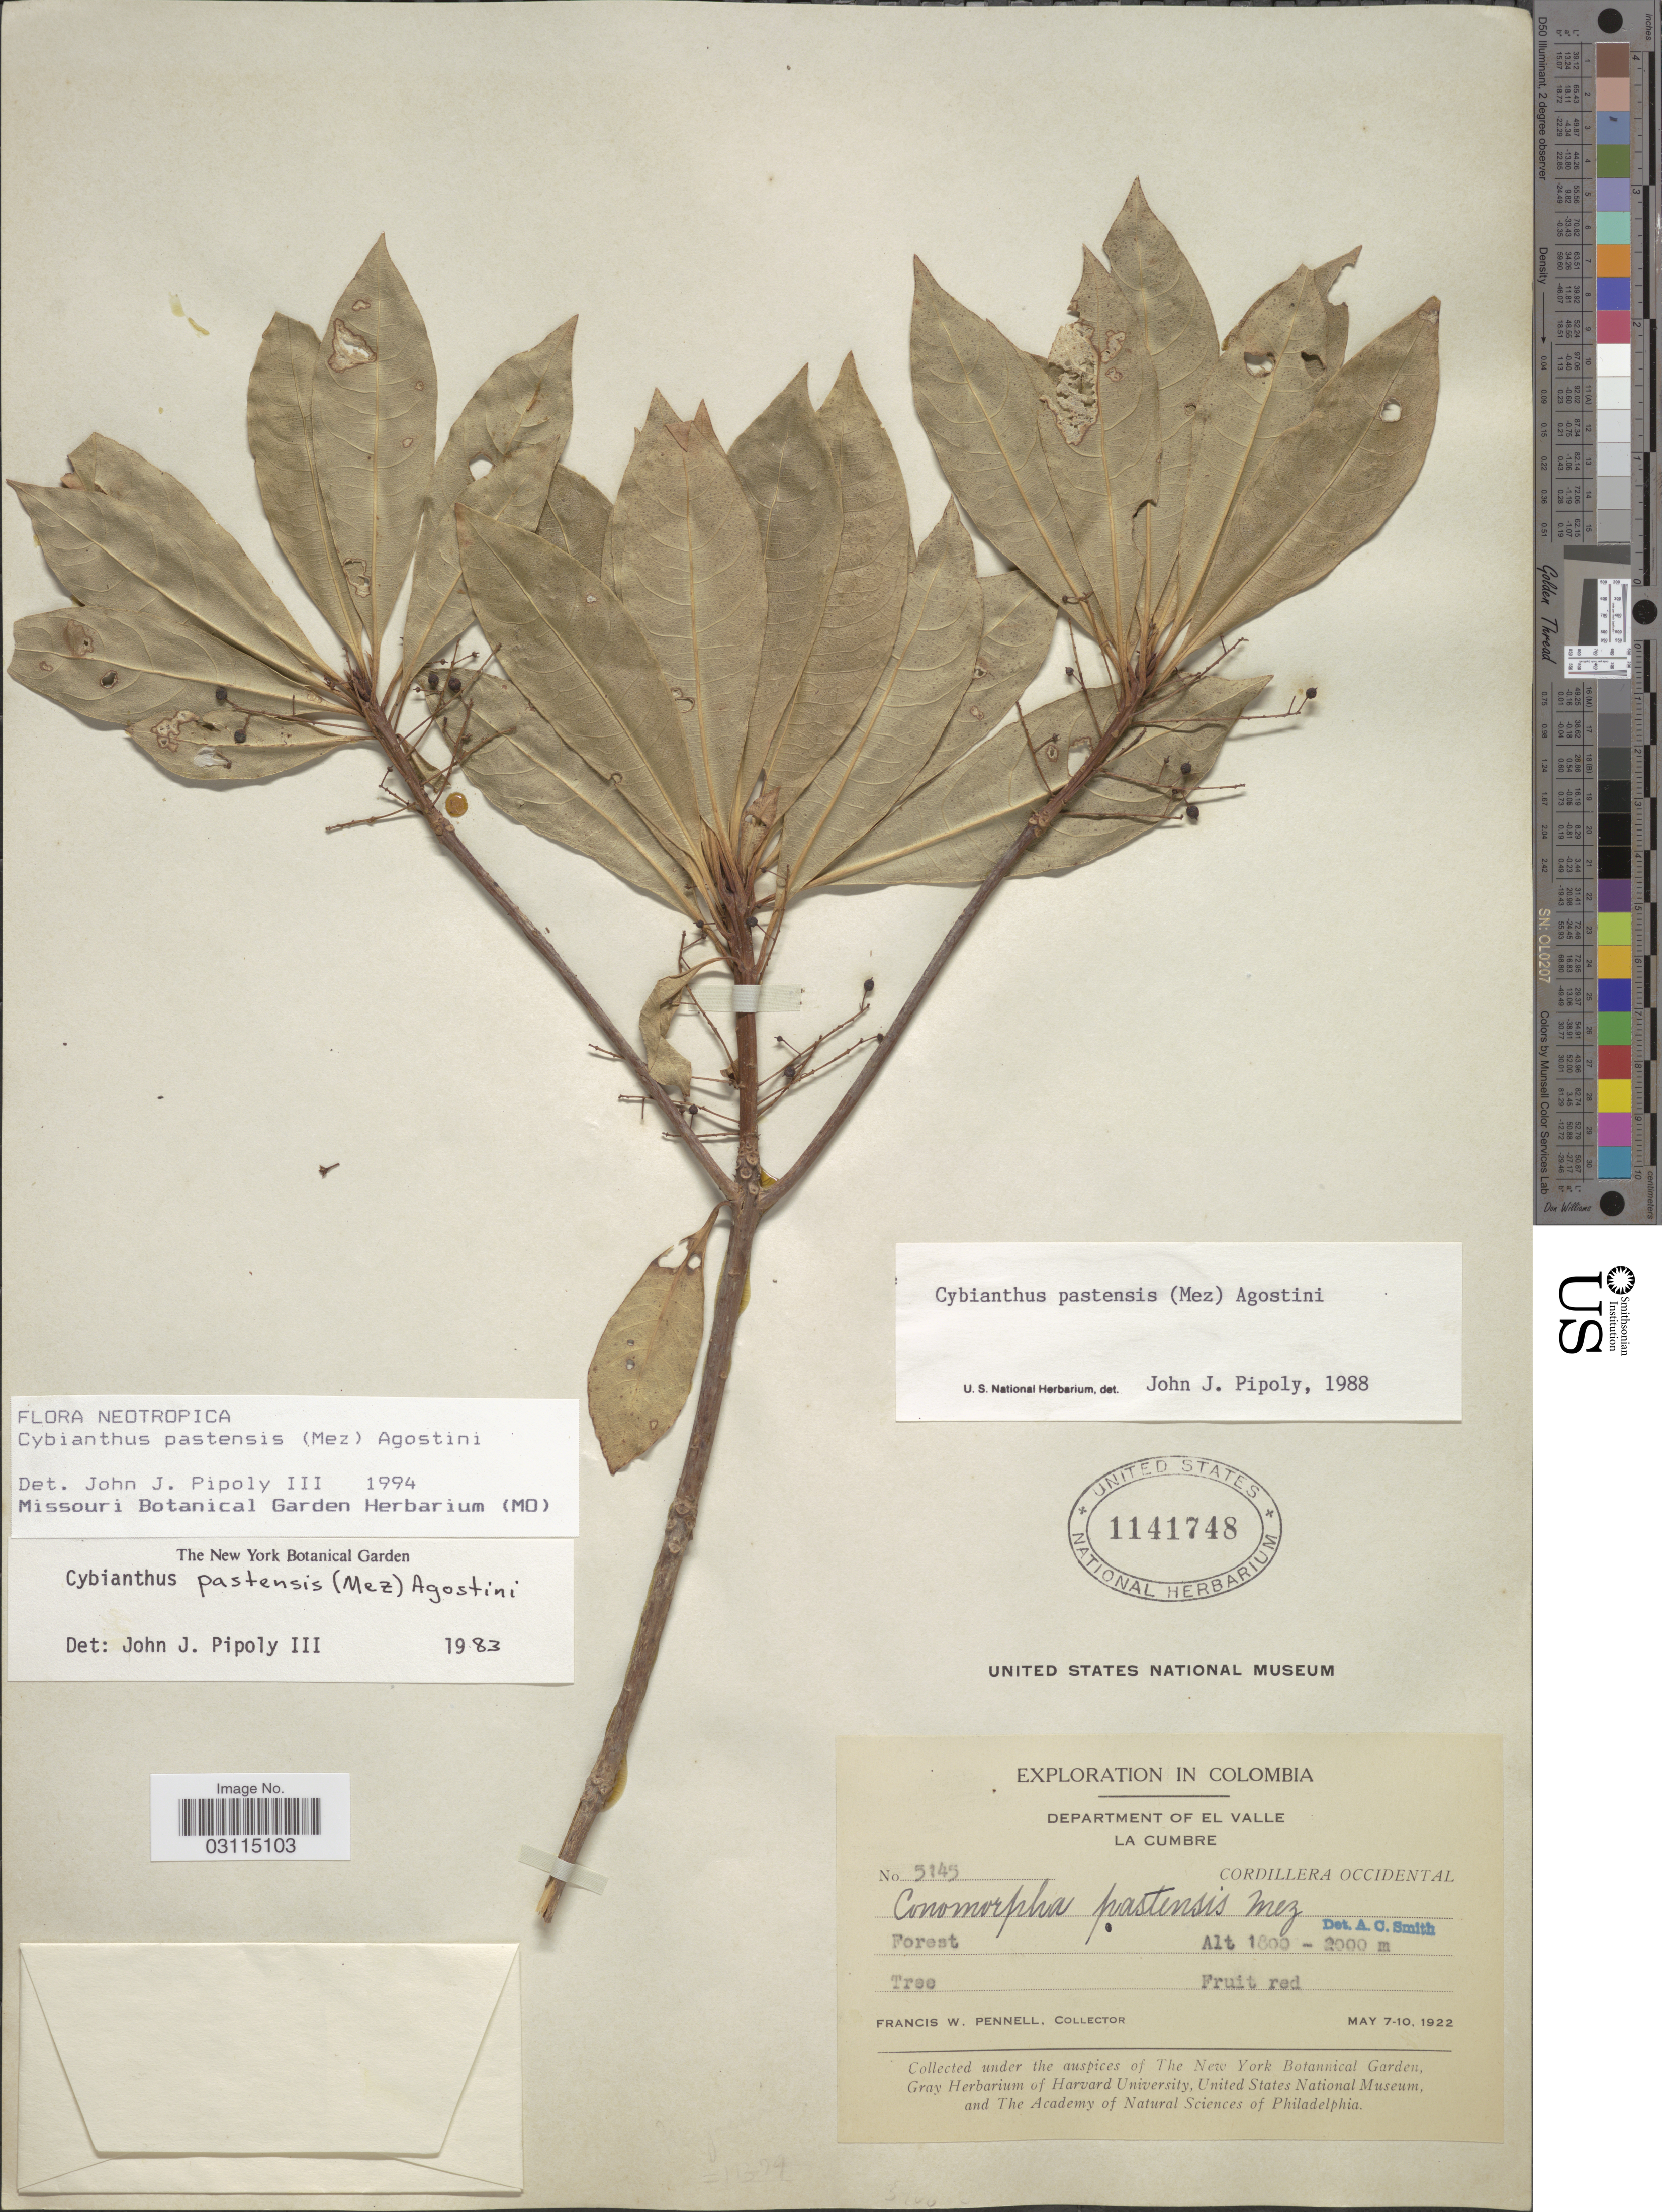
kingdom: Plantae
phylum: Tracheophyta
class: Magnoliopsida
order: Ericales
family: Primulaceae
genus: Cybianthus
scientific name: Cybianthus pastensis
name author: (Mez) G. Agostini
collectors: F. W. Pennell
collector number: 5145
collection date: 1922-05-07/1922-05-10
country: Colombia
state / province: Valle del Cauca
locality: Department of El Valle, La Cumbre, Cordillera Occidental.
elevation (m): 1800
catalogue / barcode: US 1141748